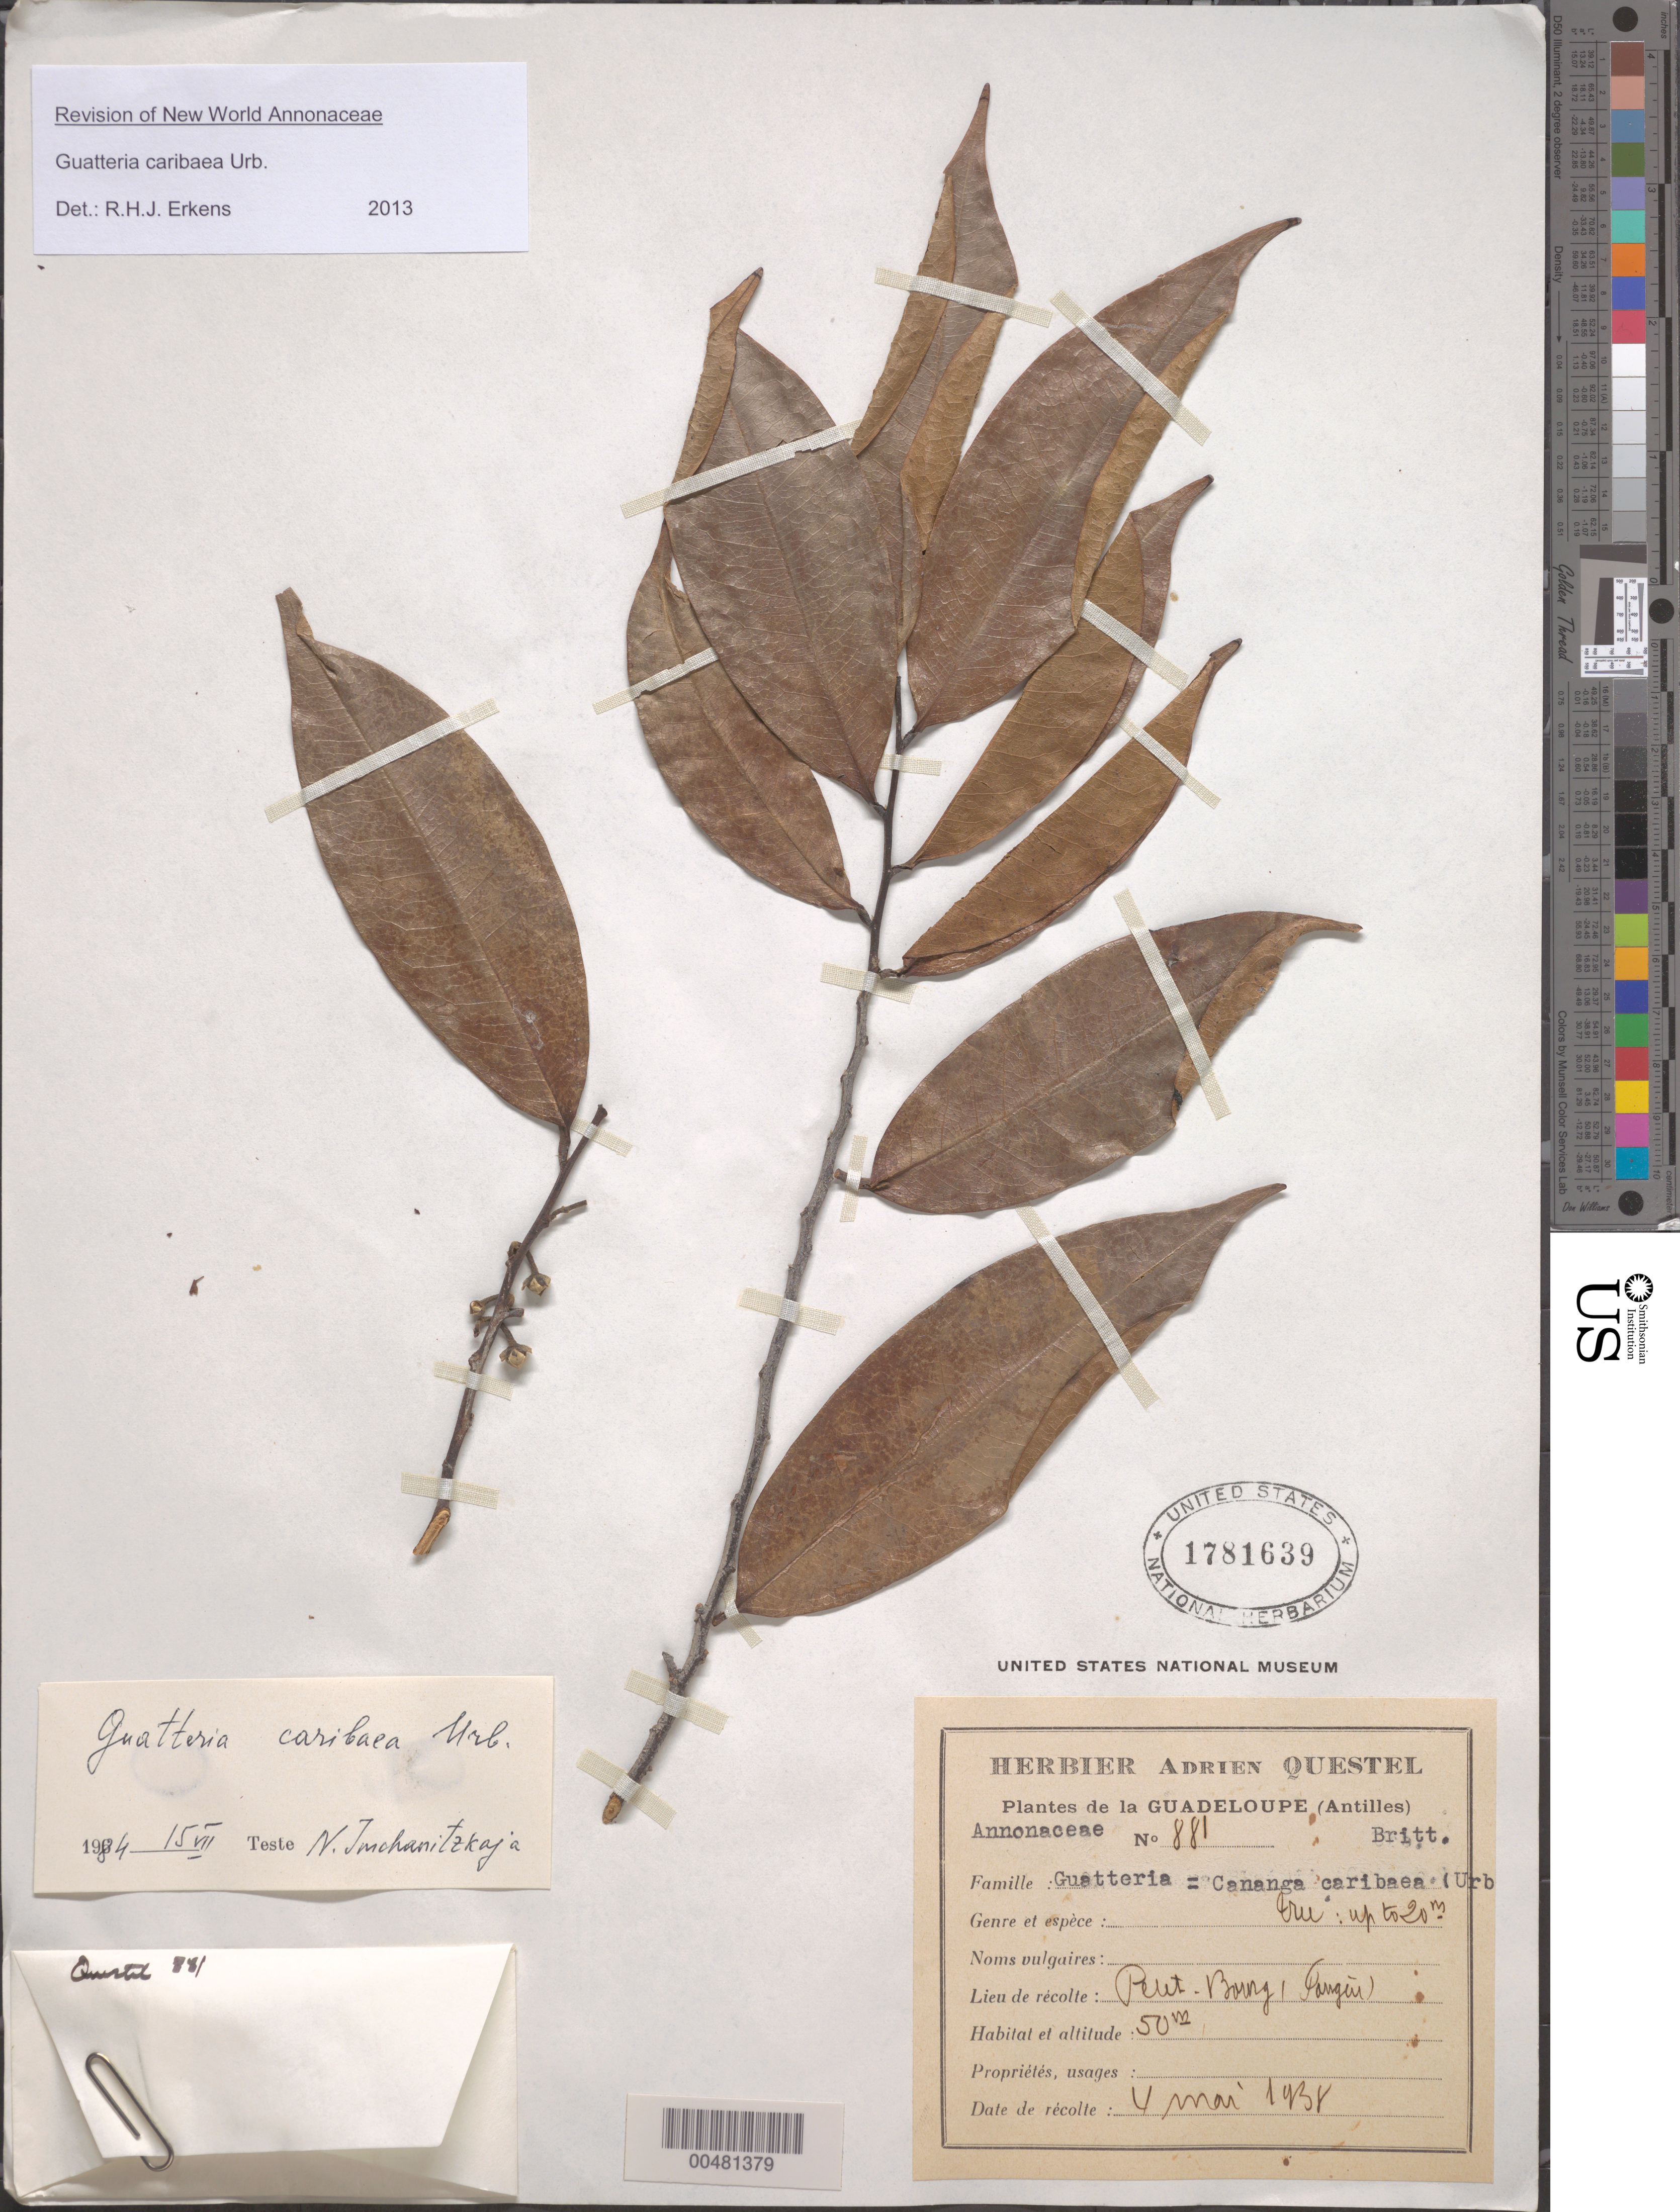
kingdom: Plantae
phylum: Tracheophyta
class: Magnoliopsida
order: Magnoliales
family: Annonaceae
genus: Guatteria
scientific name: Guatteria caribaea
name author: Urb.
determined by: Erkens, R. H. J.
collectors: A. Questel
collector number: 881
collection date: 1938-05-04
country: Guadeloupe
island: Leeward Is.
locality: Petit Bourg, [?]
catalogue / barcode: US 1781639